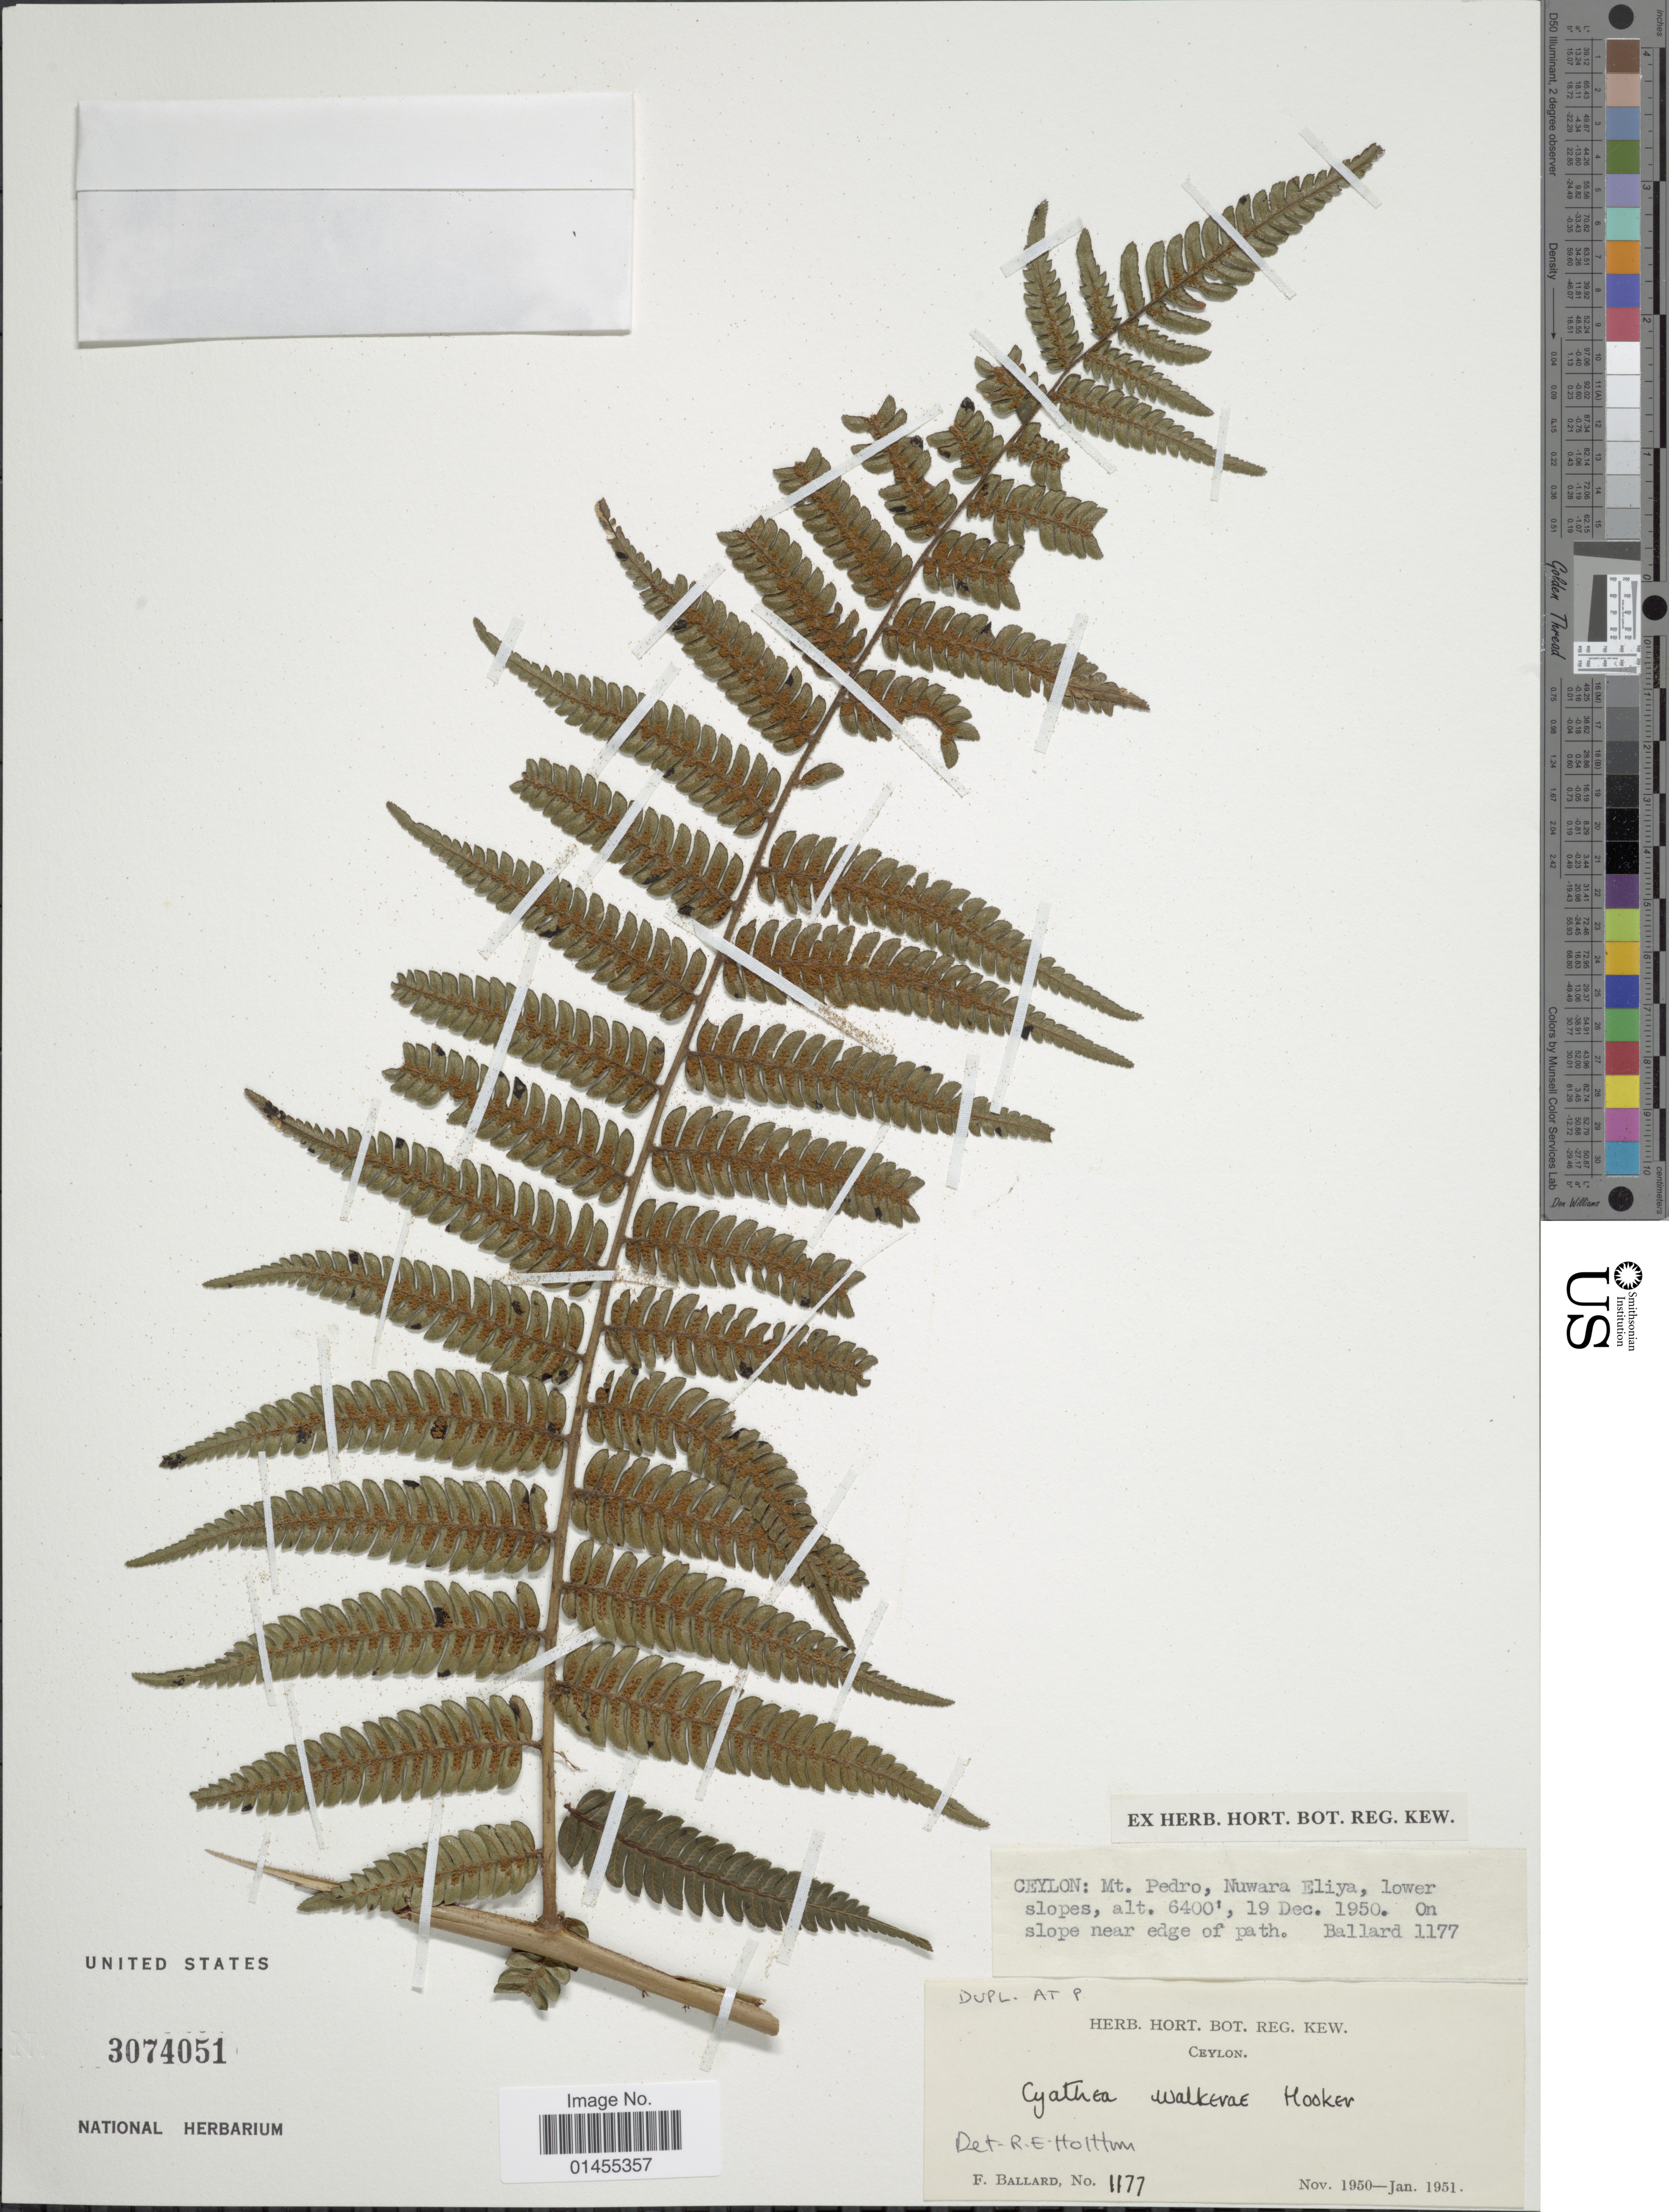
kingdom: Plantae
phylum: Tracheophyta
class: Polypodiopsida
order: Cyatheales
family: Cyatheaceae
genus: Alsophila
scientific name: Alsophila walkerae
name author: (Hook.) J. Sm.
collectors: F. Ballard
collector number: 1177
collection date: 1950-12-19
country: Sri Lanka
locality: Ceylon: Mt. Pedro, Nuwara Eliya, lower slopes.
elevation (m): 1951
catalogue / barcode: US 3074051